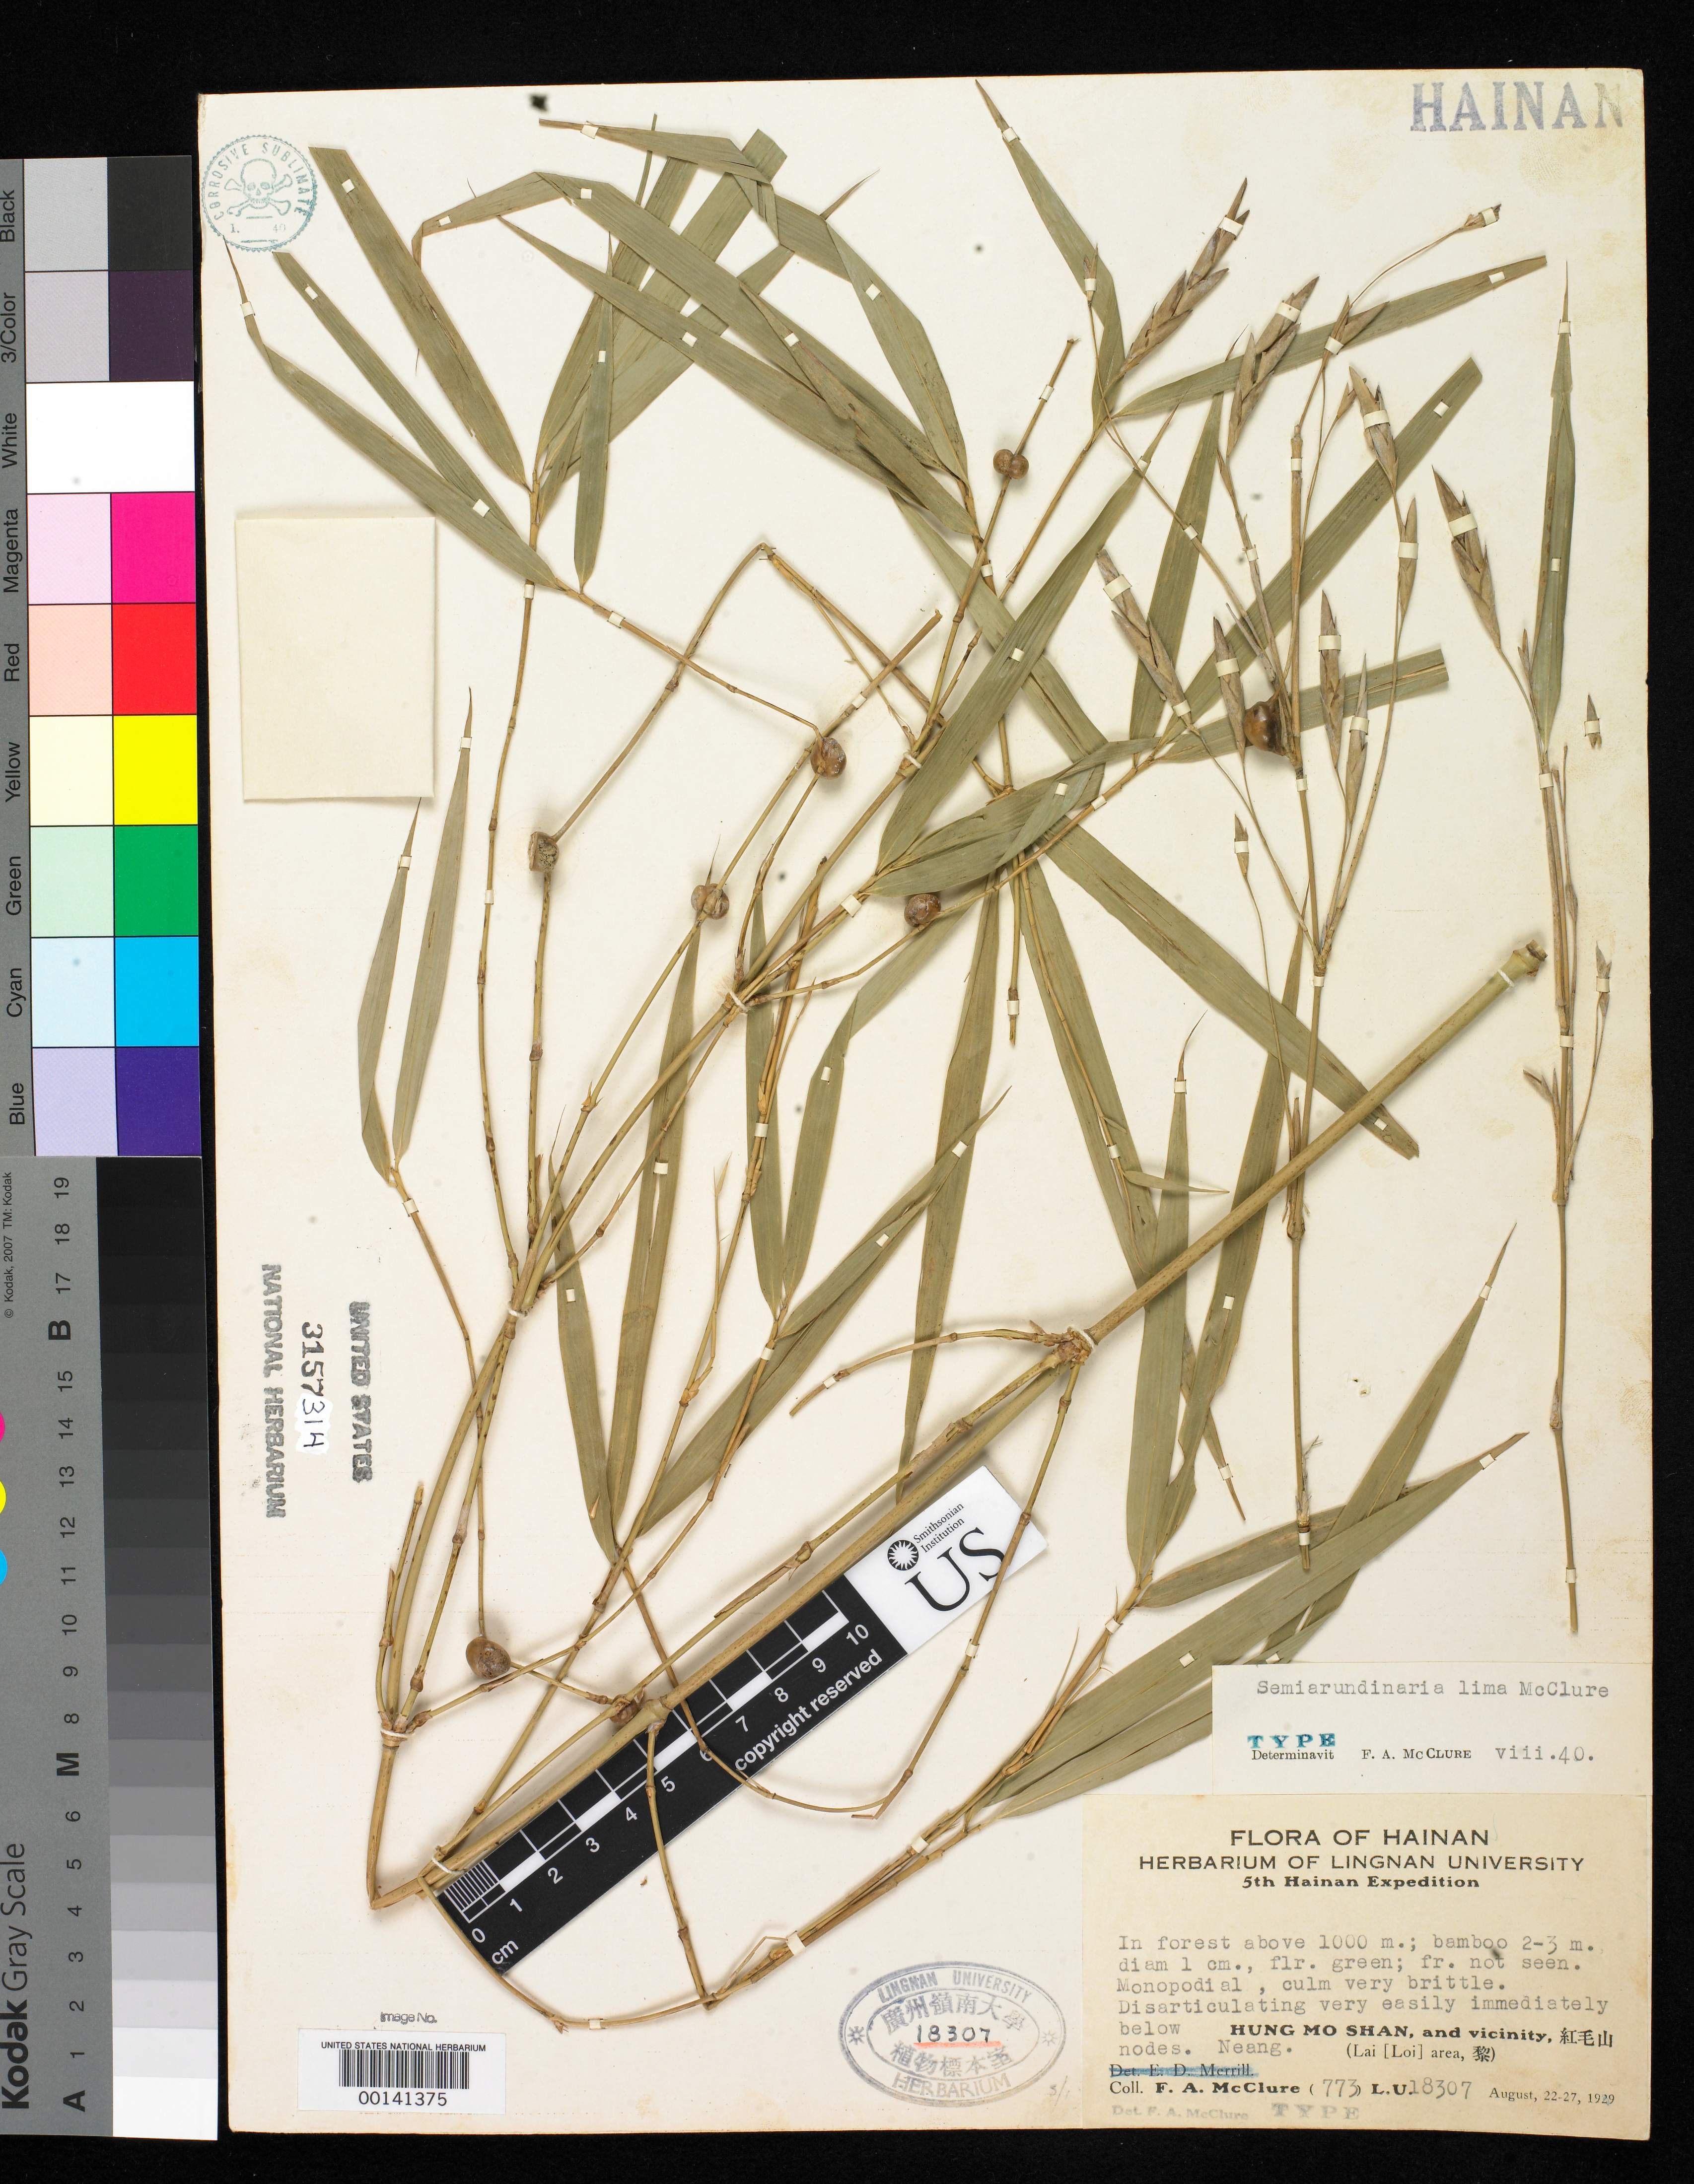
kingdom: Plantae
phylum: Tracheophyta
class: Liliopsida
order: Poales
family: Poaceae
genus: Semiarundinaria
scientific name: Semiarundinaria lima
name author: McClure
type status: Type Collection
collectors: F. A. McClure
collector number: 773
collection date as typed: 22 Aug 1929 to 27 Aug 1929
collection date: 1929-08-22/1929-08-27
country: China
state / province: Hainan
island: Hainan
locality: Hung Mo Shan.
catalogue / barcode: US 3157314